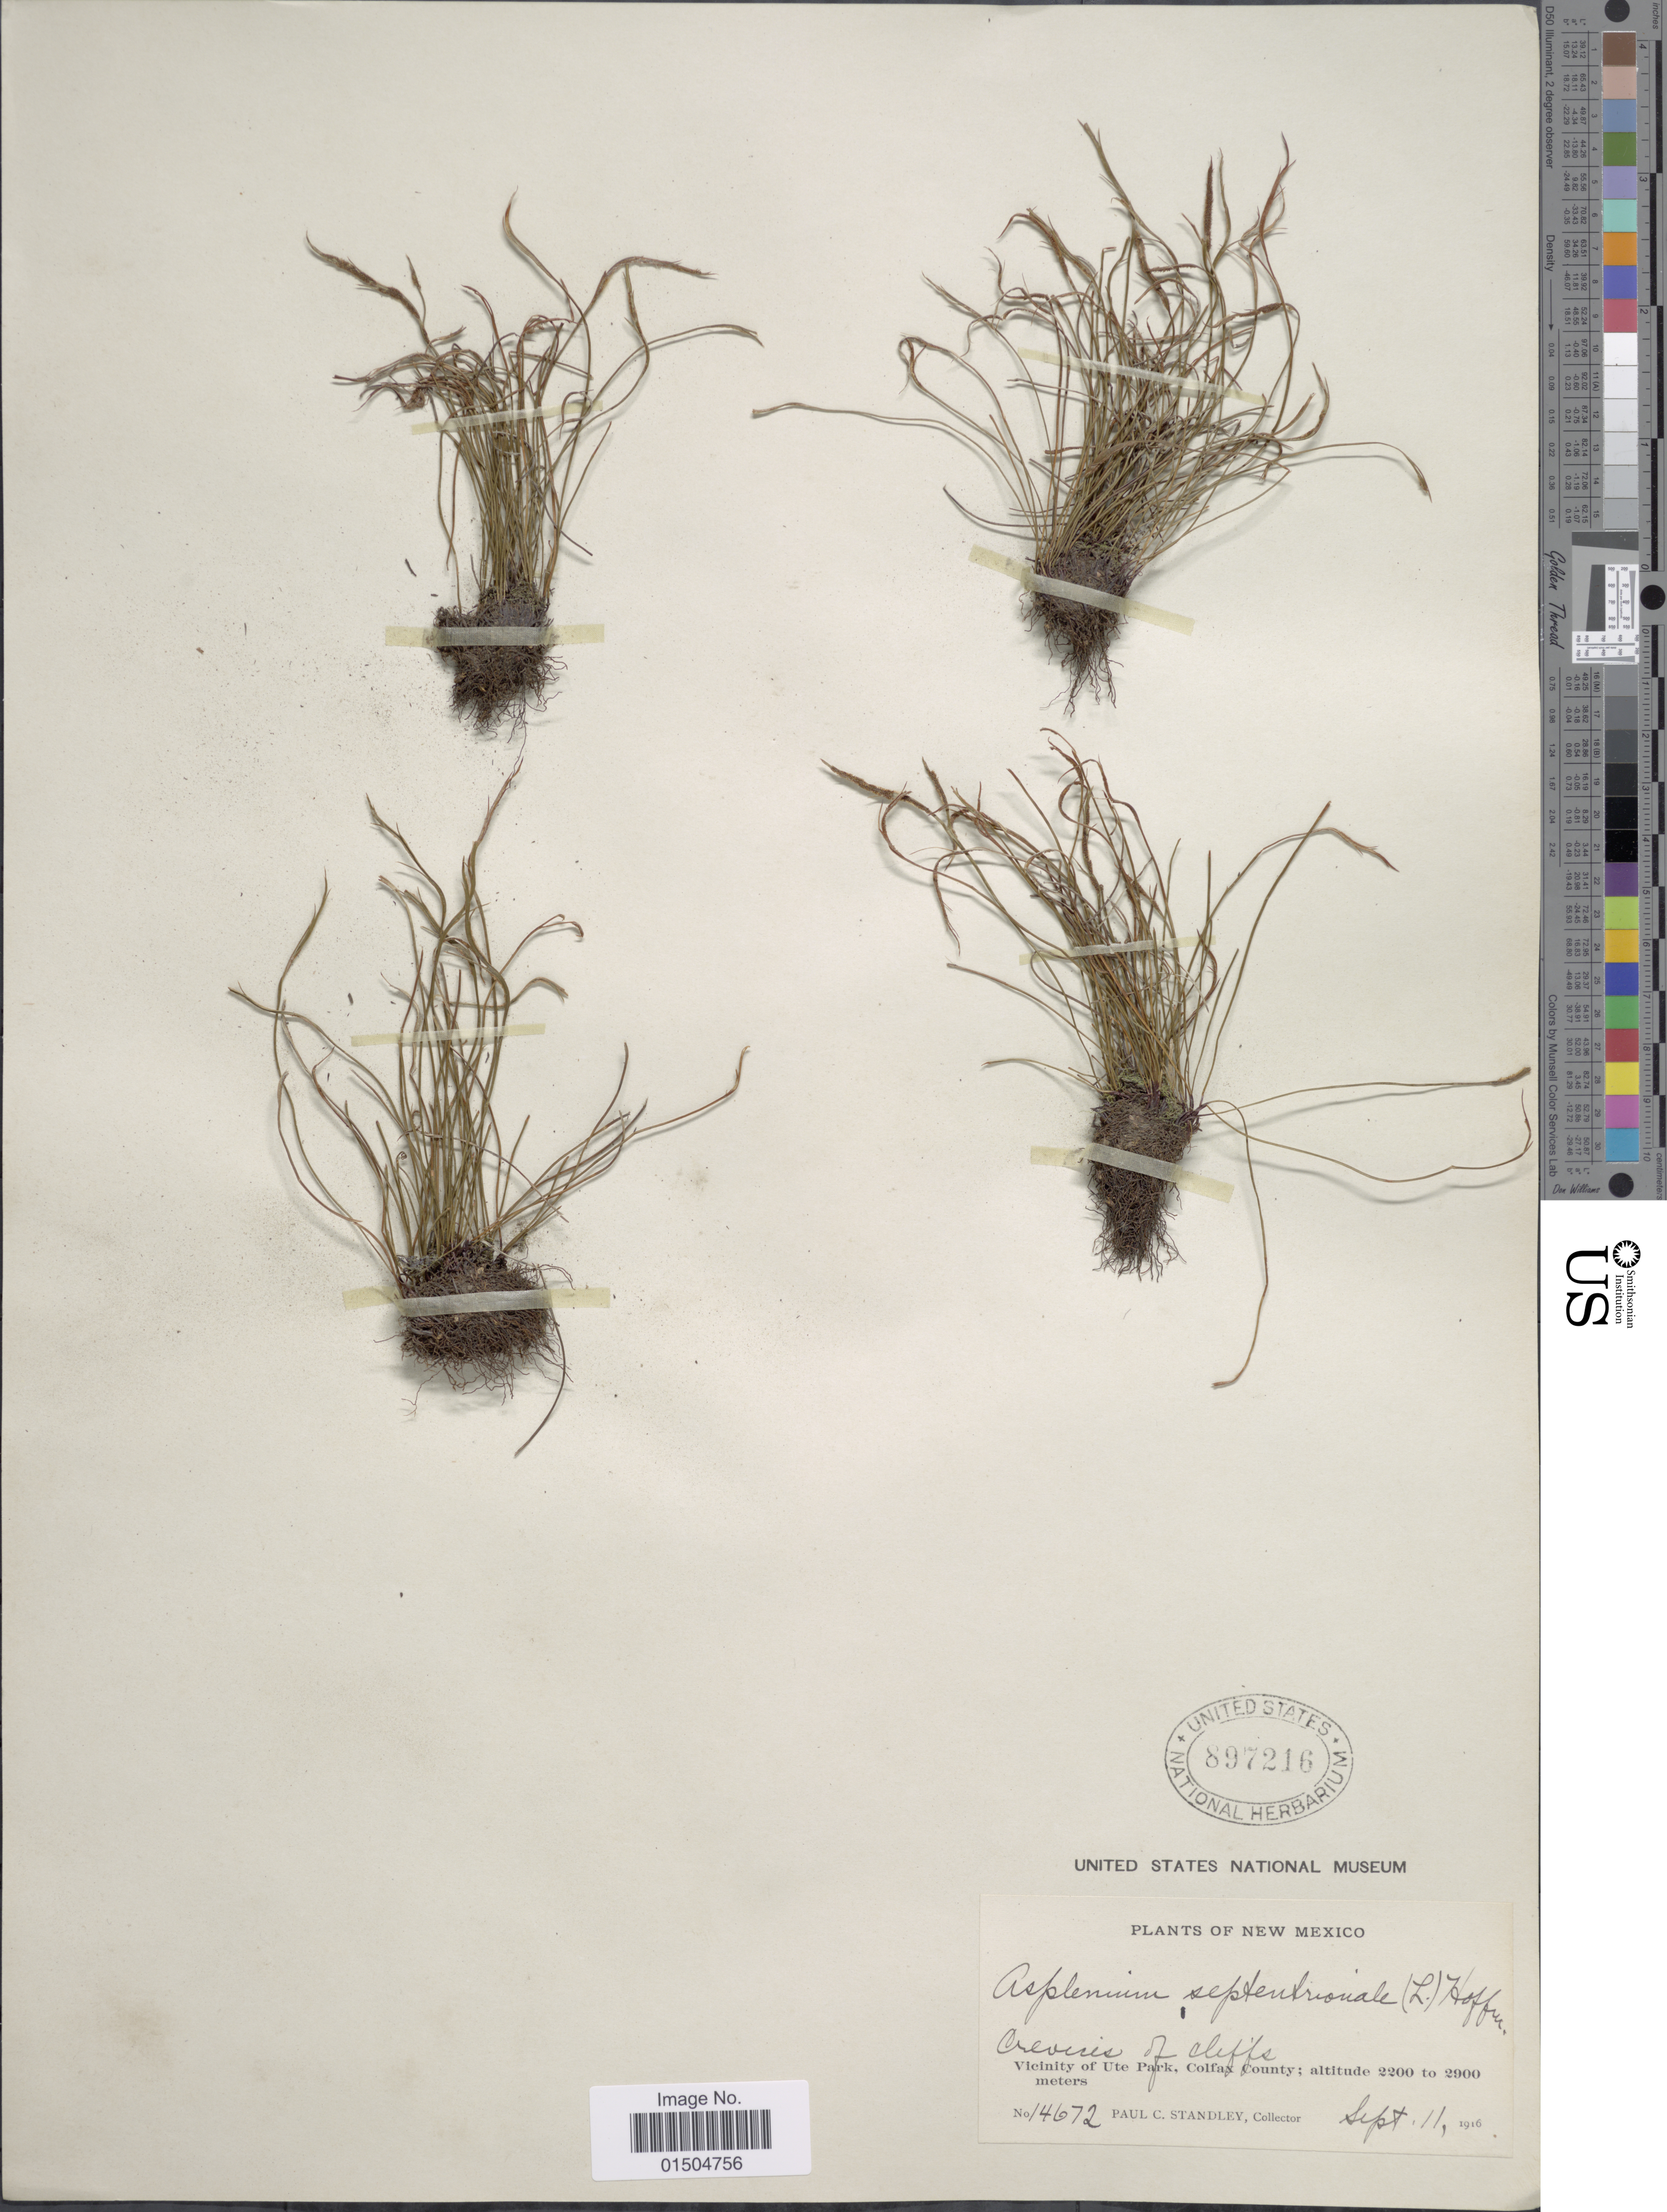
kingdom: Plantae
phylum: Tracheophyta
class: Polypodiopsida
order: Polypodiales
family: Aspleniaceae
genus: Asplenium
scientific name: Asplenium septentrionale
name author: (L.) Hoffm.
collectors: P. C. Standley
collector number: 14672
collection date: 1916-09-11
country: United States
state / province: New Mexico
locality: Vicinity of Ute Park, Colfax County.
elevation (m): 2200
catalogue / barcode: US 897216